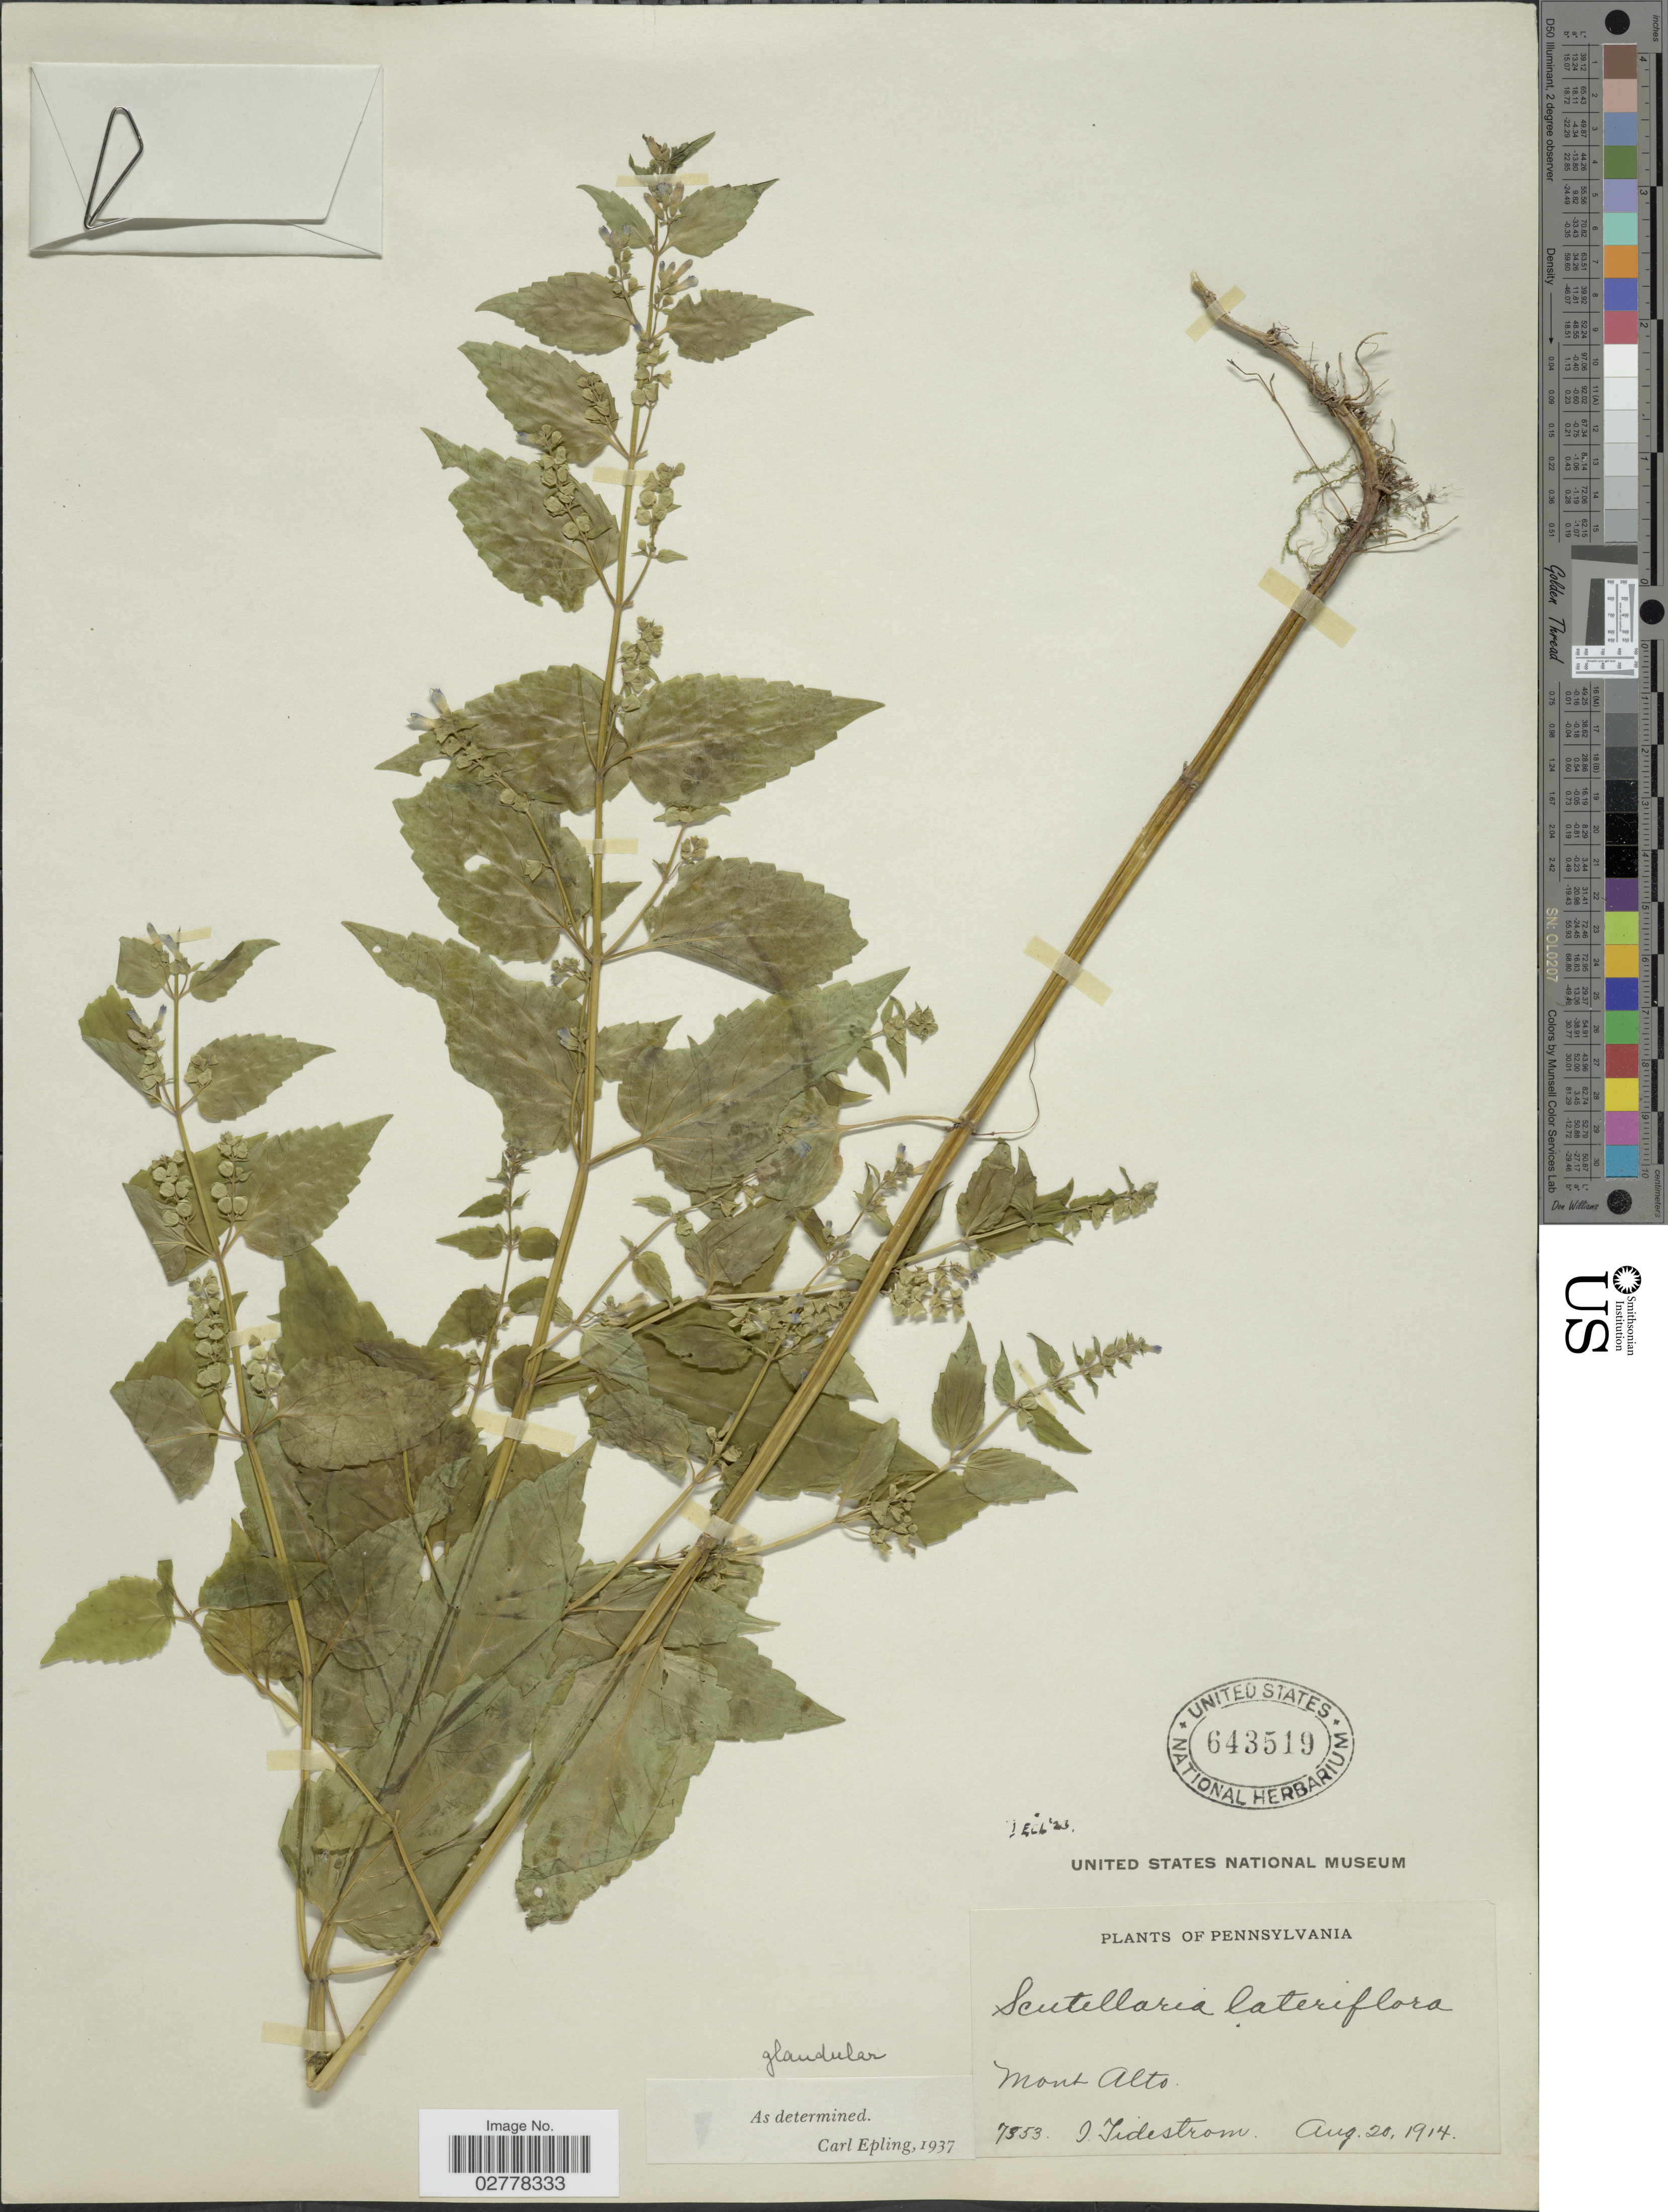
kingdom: Plantae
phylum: Tracheophyta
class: Magnoliopsida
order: Lamiales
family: Lamiaceae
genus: Scutellaria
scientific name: Scutellaria lateriflora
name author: L.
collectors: I. F. Tidestrom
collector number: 7553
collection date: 1914-08-20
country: United States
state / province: Pennsylvania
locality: Mont Alto.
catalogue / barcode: US 643519